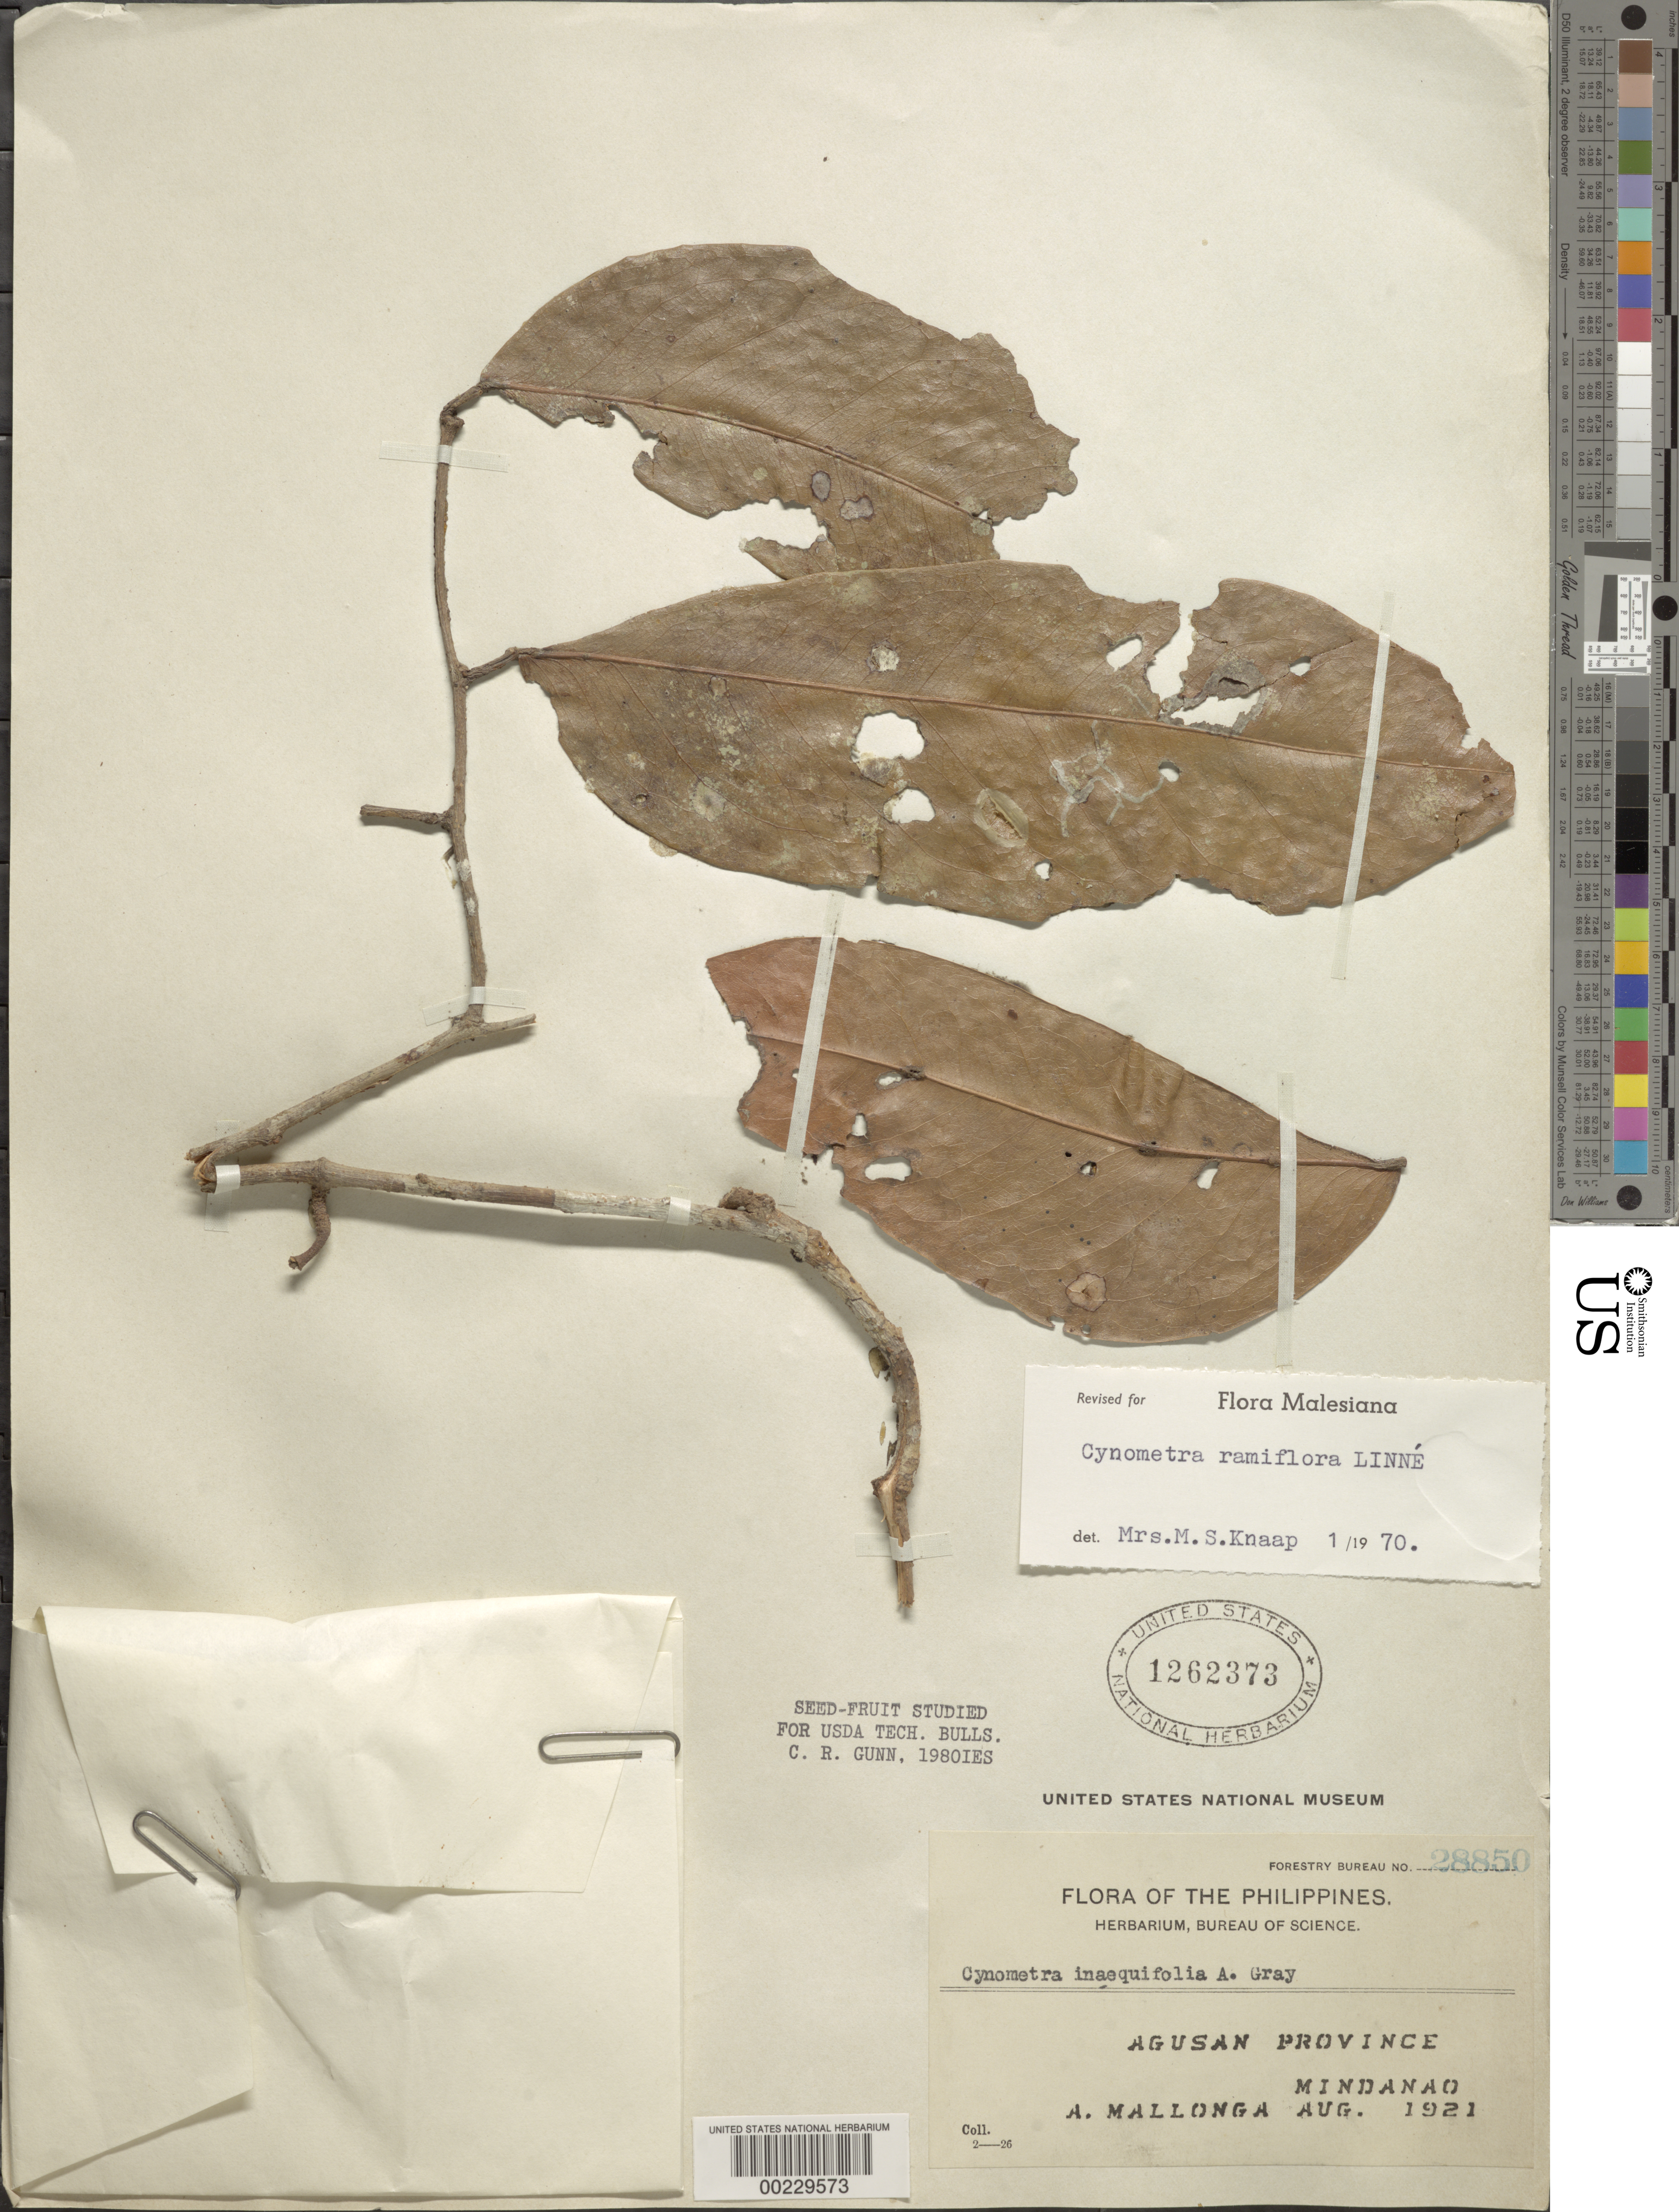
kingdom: Plantae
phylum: Tracheophyta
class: Magnoliopsida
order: Fabales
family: Fabaceae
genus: Cynometra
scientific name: Cynometra ramiflora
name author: L.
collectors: A. Mallonga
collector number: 28850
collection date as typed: Aug 1921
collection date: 1921-08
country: Philippines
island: Mindanao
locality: Agusan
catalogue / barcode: US 1262373